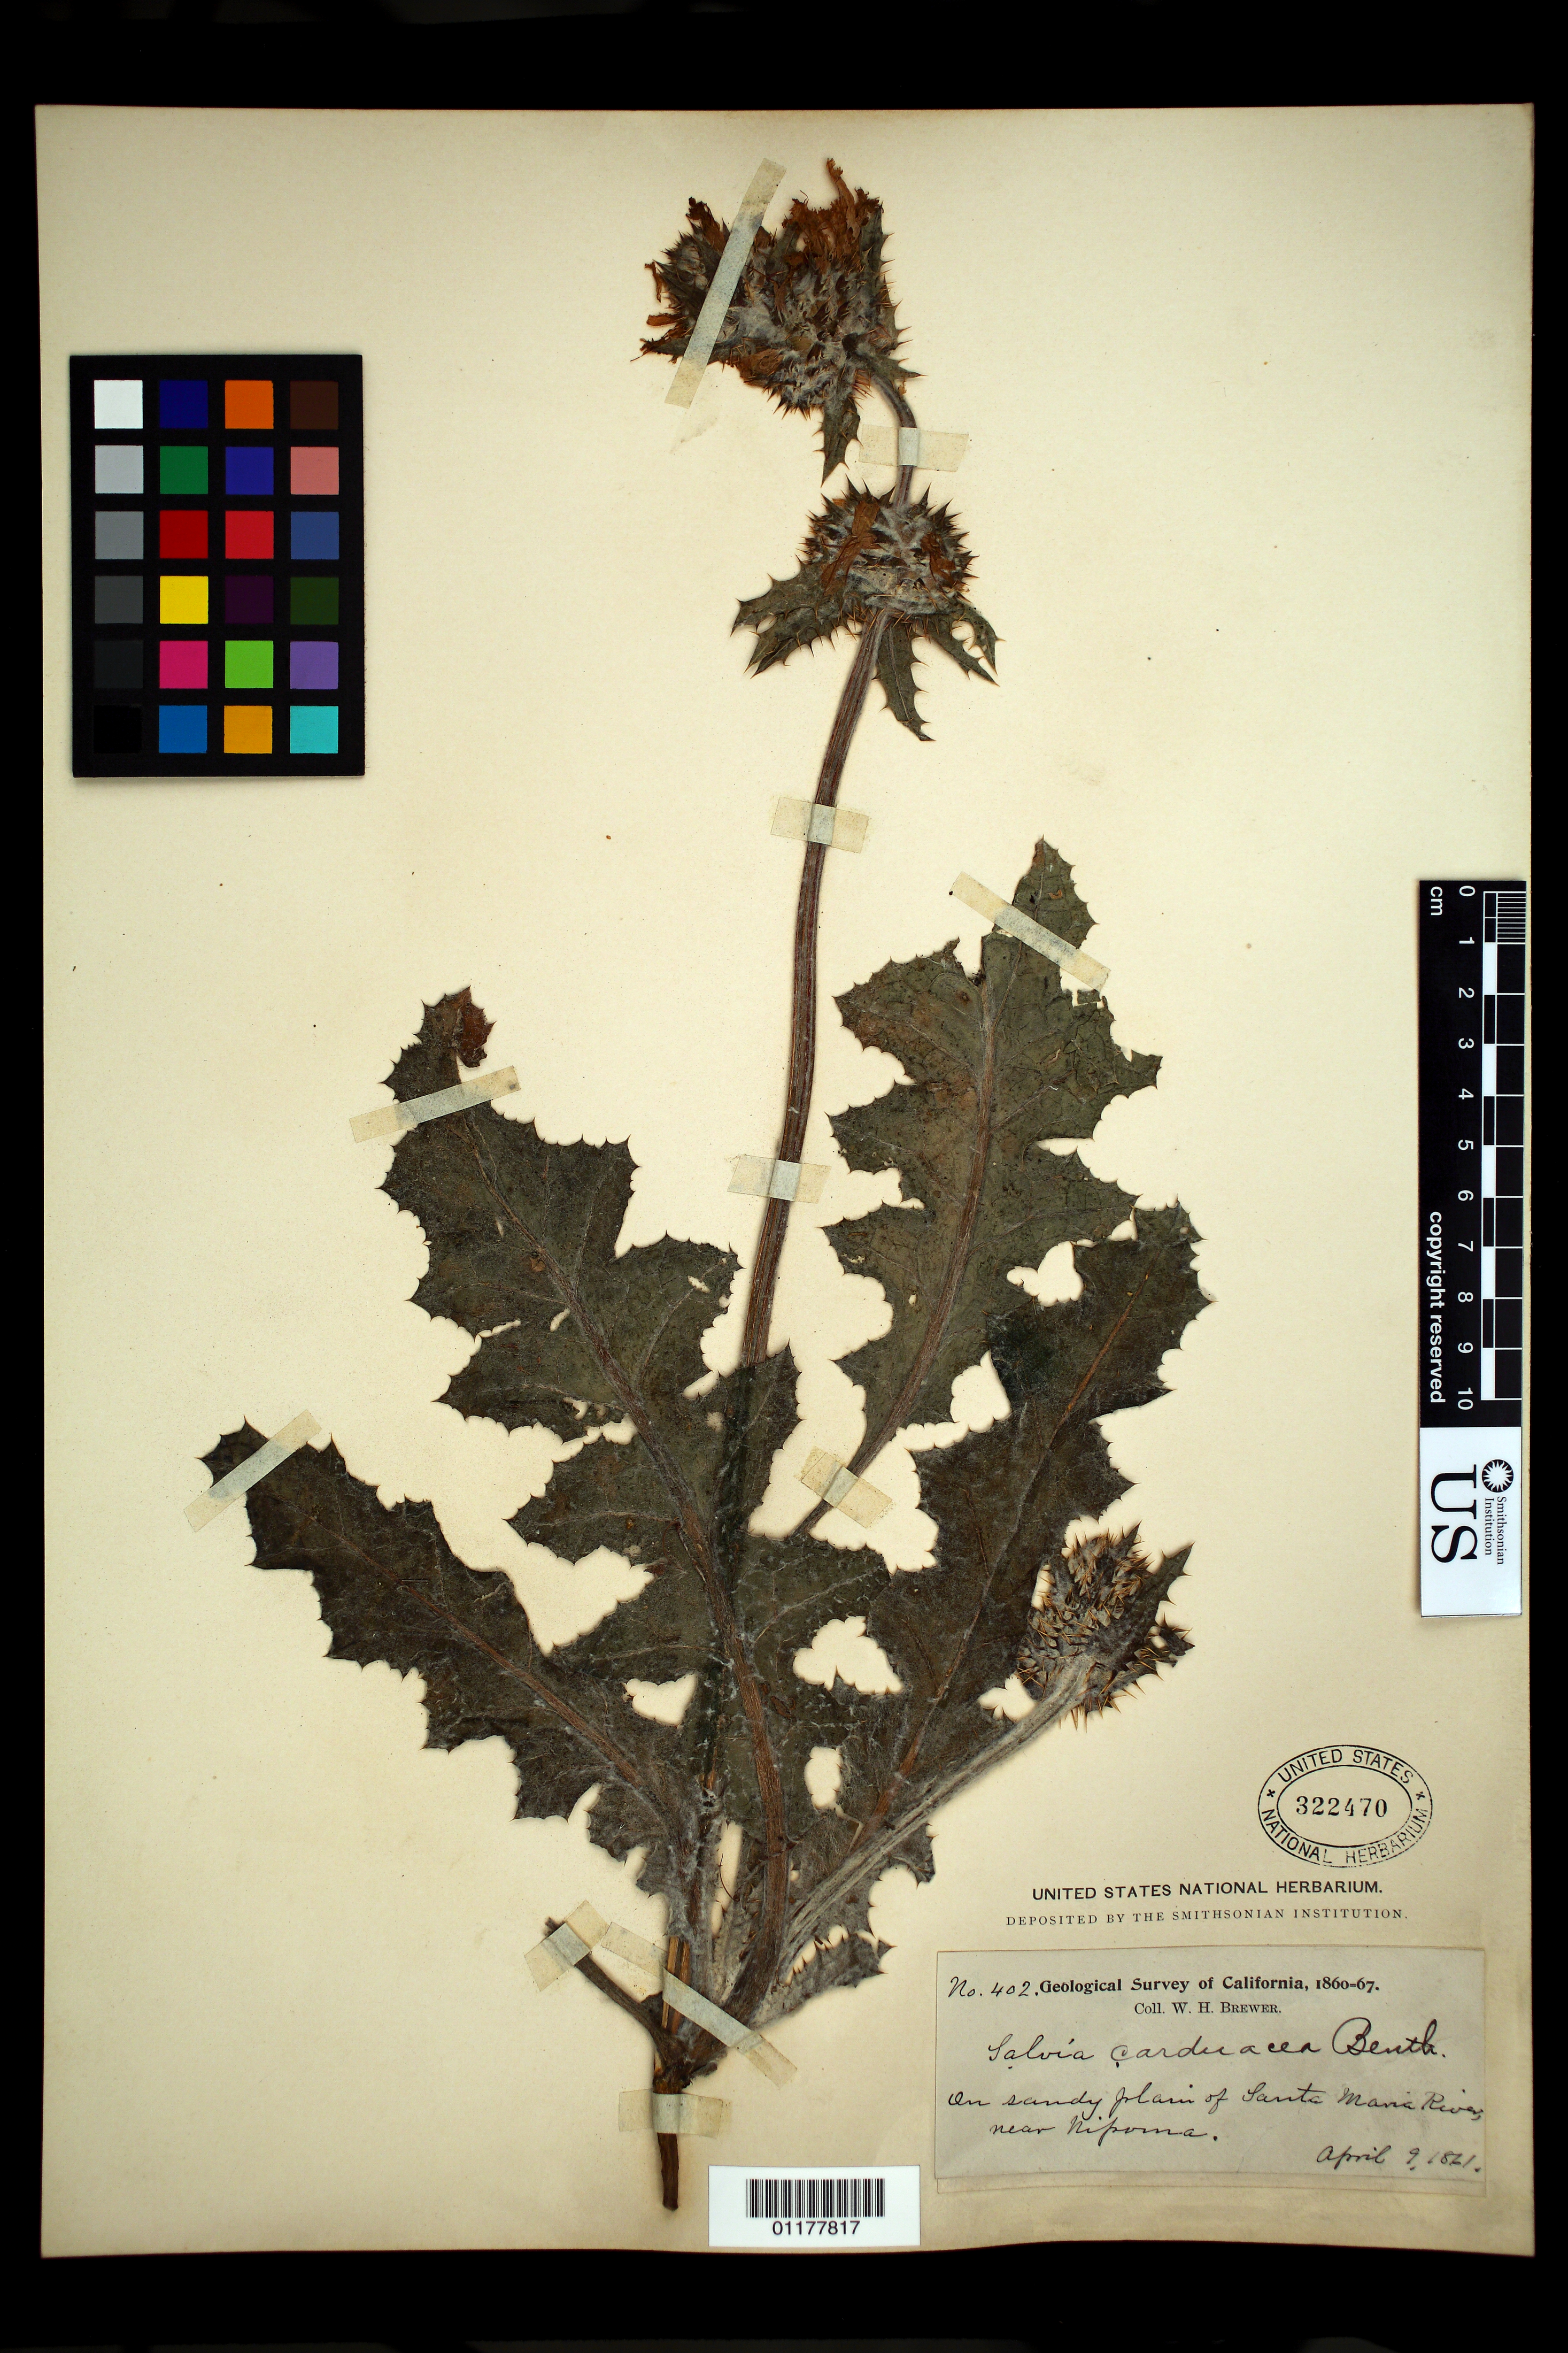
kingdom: Plantae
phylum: Tracheophyta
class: Magnoliopsida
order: Lamiales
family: Lamiaceae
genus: Salvia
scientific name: Salvia carduacea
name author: Benth.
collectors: J. G. Cooper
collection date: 1861-06-08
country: United States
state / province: California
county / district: San Bernardino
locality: Eastern slope of Cajon Pass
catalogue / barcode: US 322474